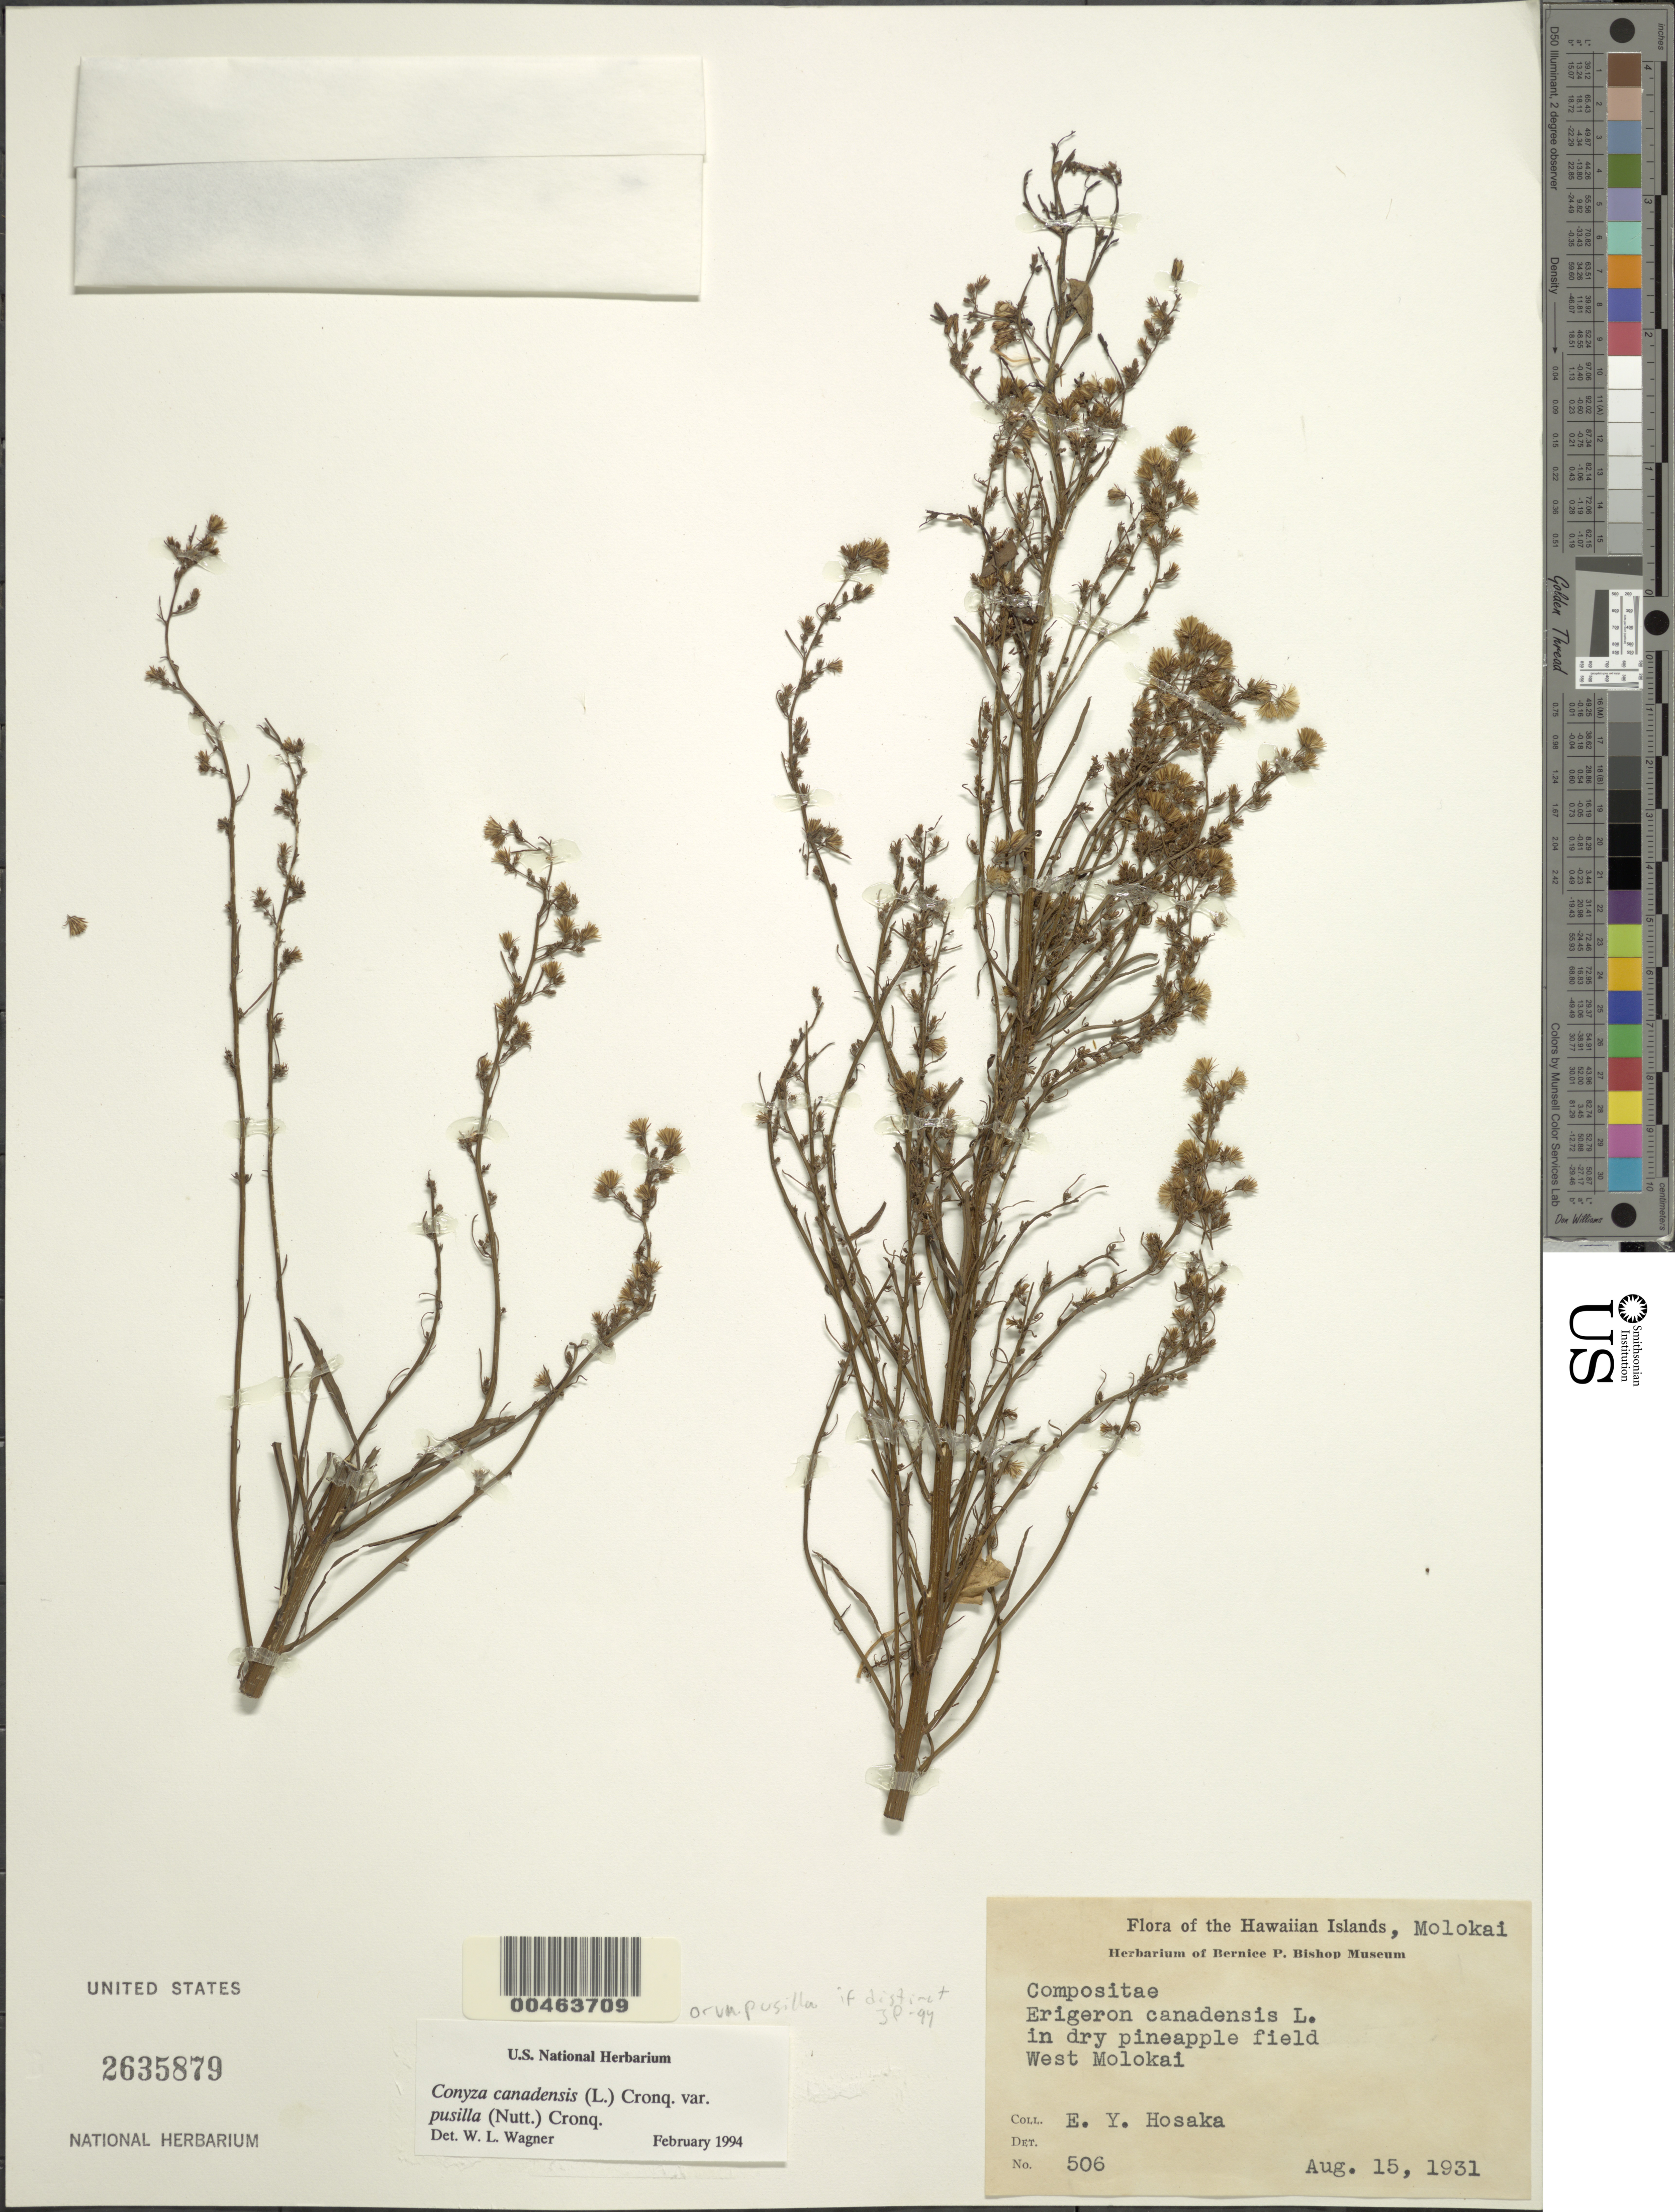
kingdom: Plantae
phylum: Tracheophyta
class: Magnoliopsida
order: Asterales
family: Asteraceae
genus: Erigeron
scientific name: Erigeron canadensis var. pusillus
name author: (Nutt.) Bolvin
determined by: Wagner, W. L., (BOT), Smithsonian Institution - National Museum of Natural History (UNITED STATES)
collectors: E. Y. Hosaka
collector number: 506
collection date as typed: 15 Aug 1931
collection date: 1931-08-15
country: United States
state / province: Hawaii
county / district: Maui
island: Moloka'i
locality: West Molokai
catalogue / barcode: US 2635879